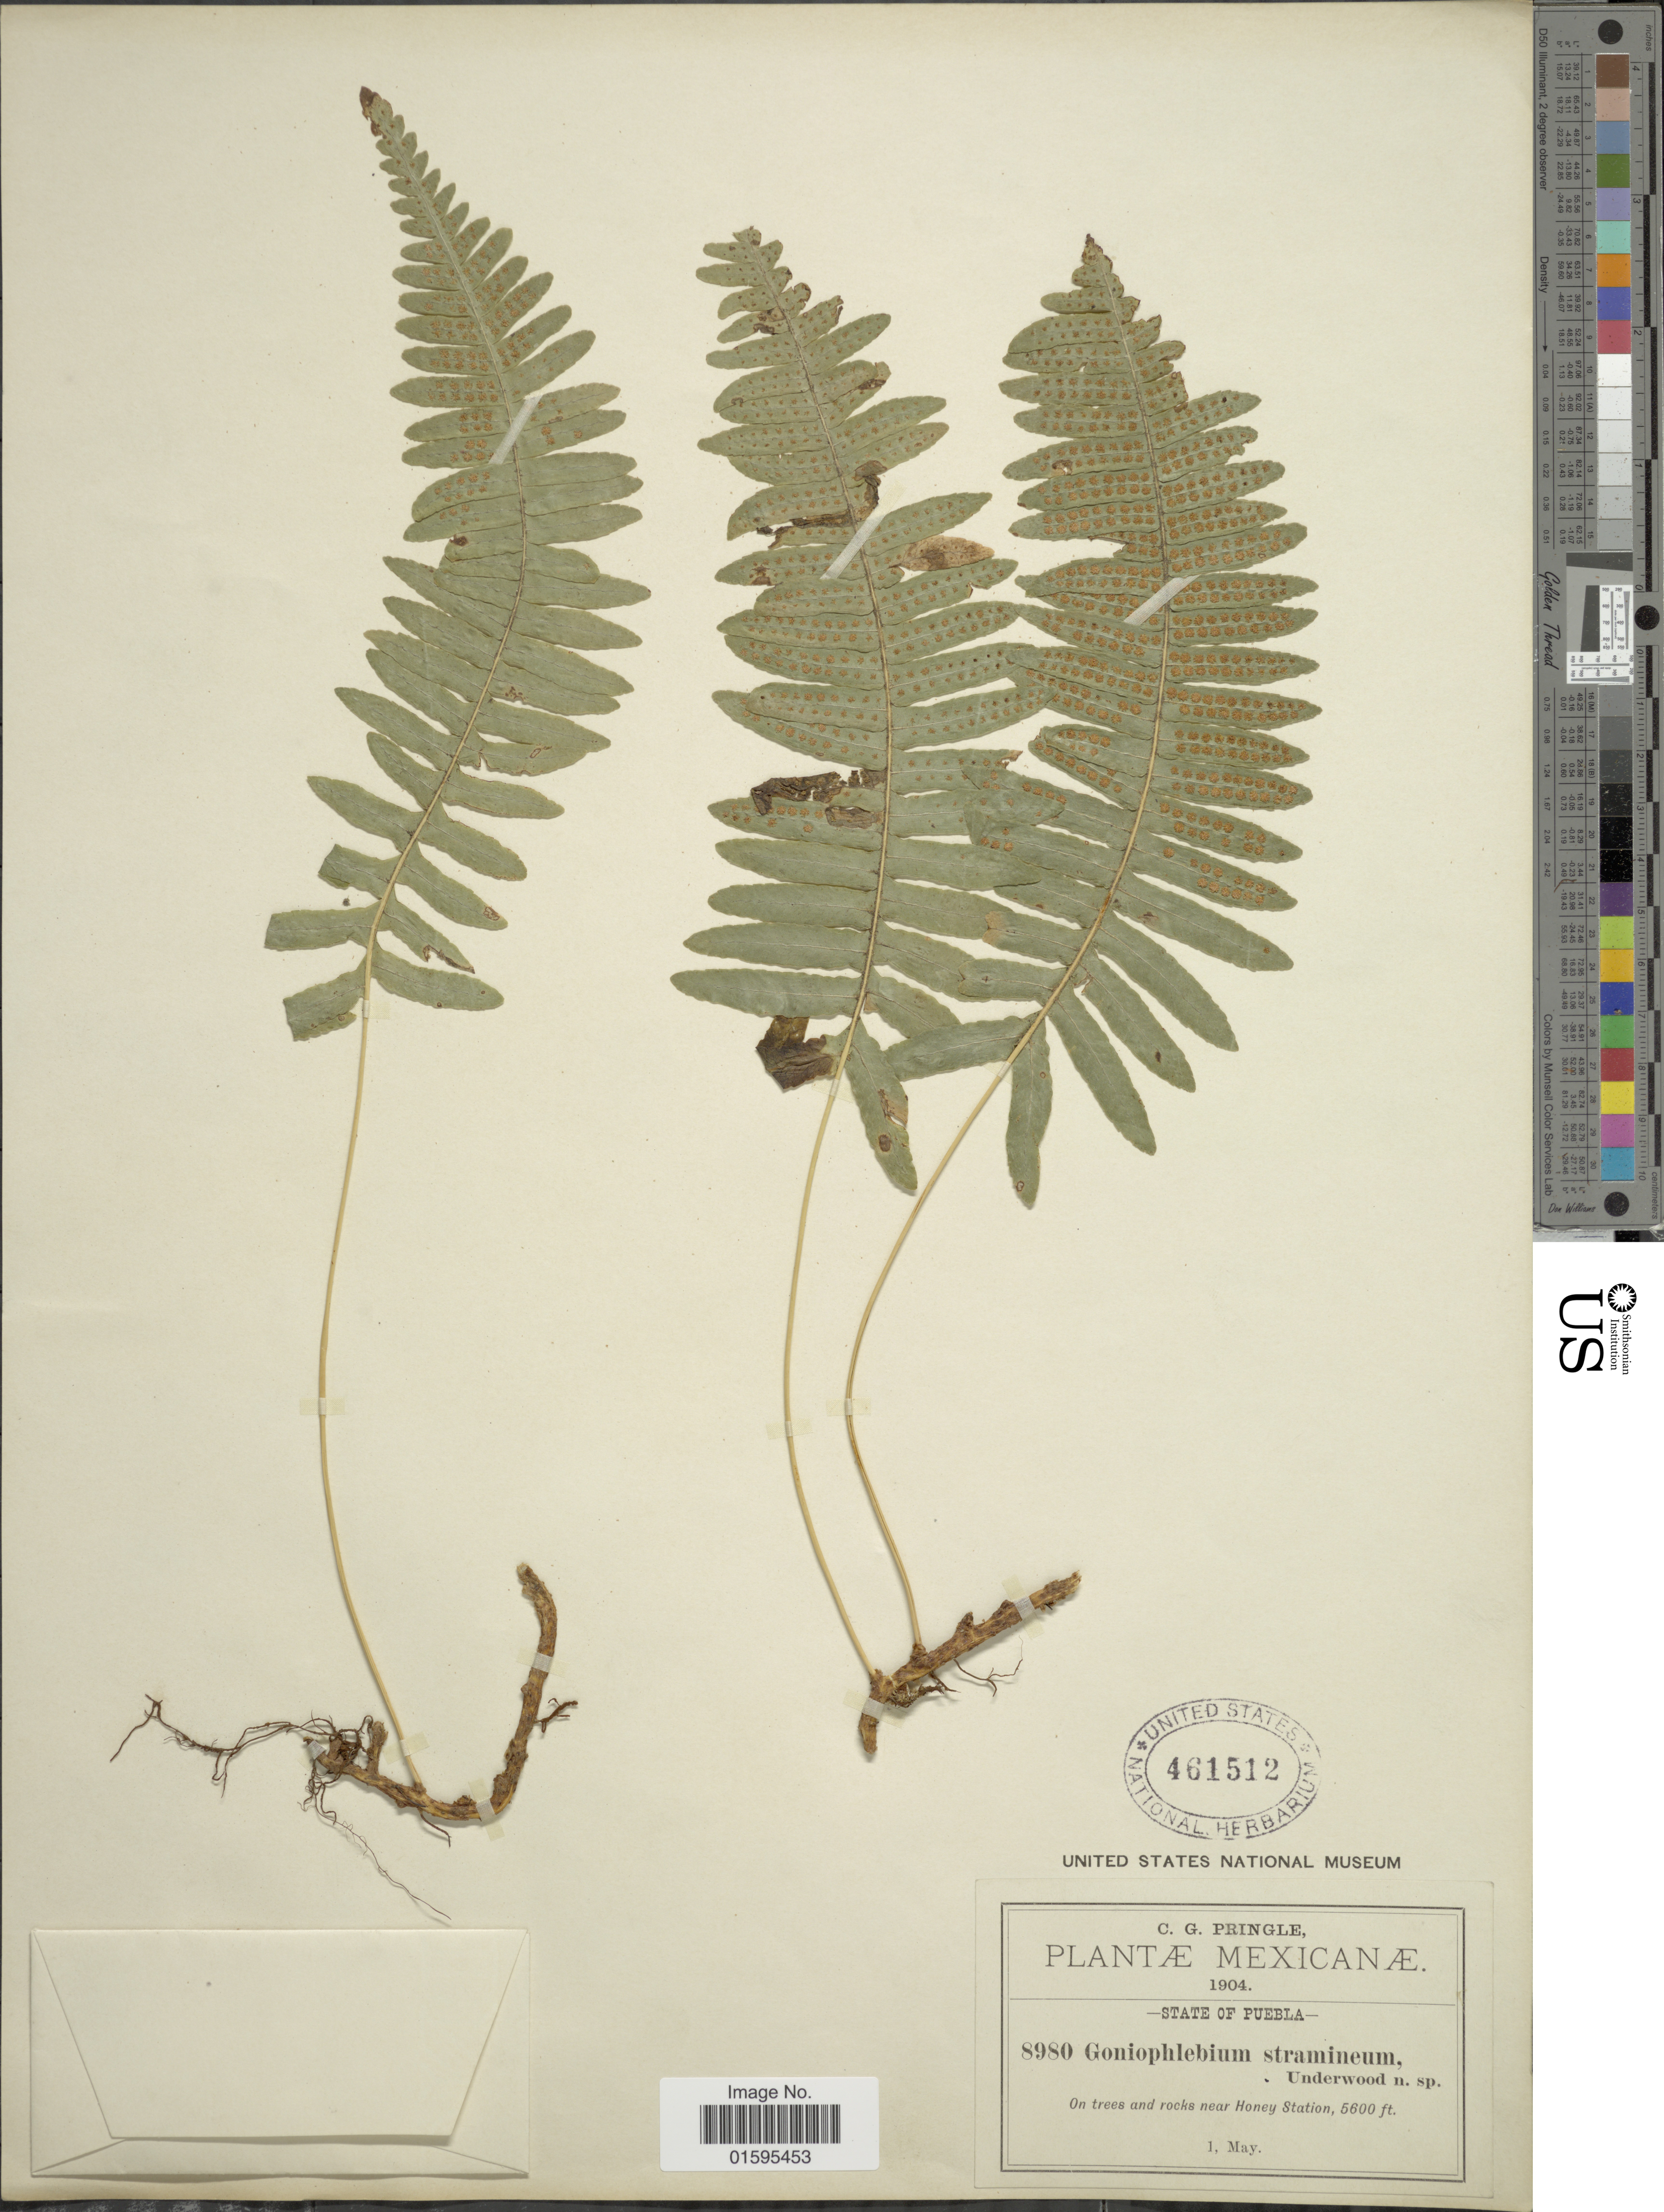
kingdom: Plantae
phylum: Tracheophyta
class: Polypodiopsida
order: Polypodiales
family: Polypodiaceae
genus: Polypodium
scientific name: Polypodium plesiosorum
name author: Kunze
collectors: C. G. Pringle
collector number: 8980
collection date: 1904-05-01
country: Mexico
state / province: Puebla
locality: On trees and rocks near Honey Station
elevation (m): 1707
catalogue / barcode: US 461512